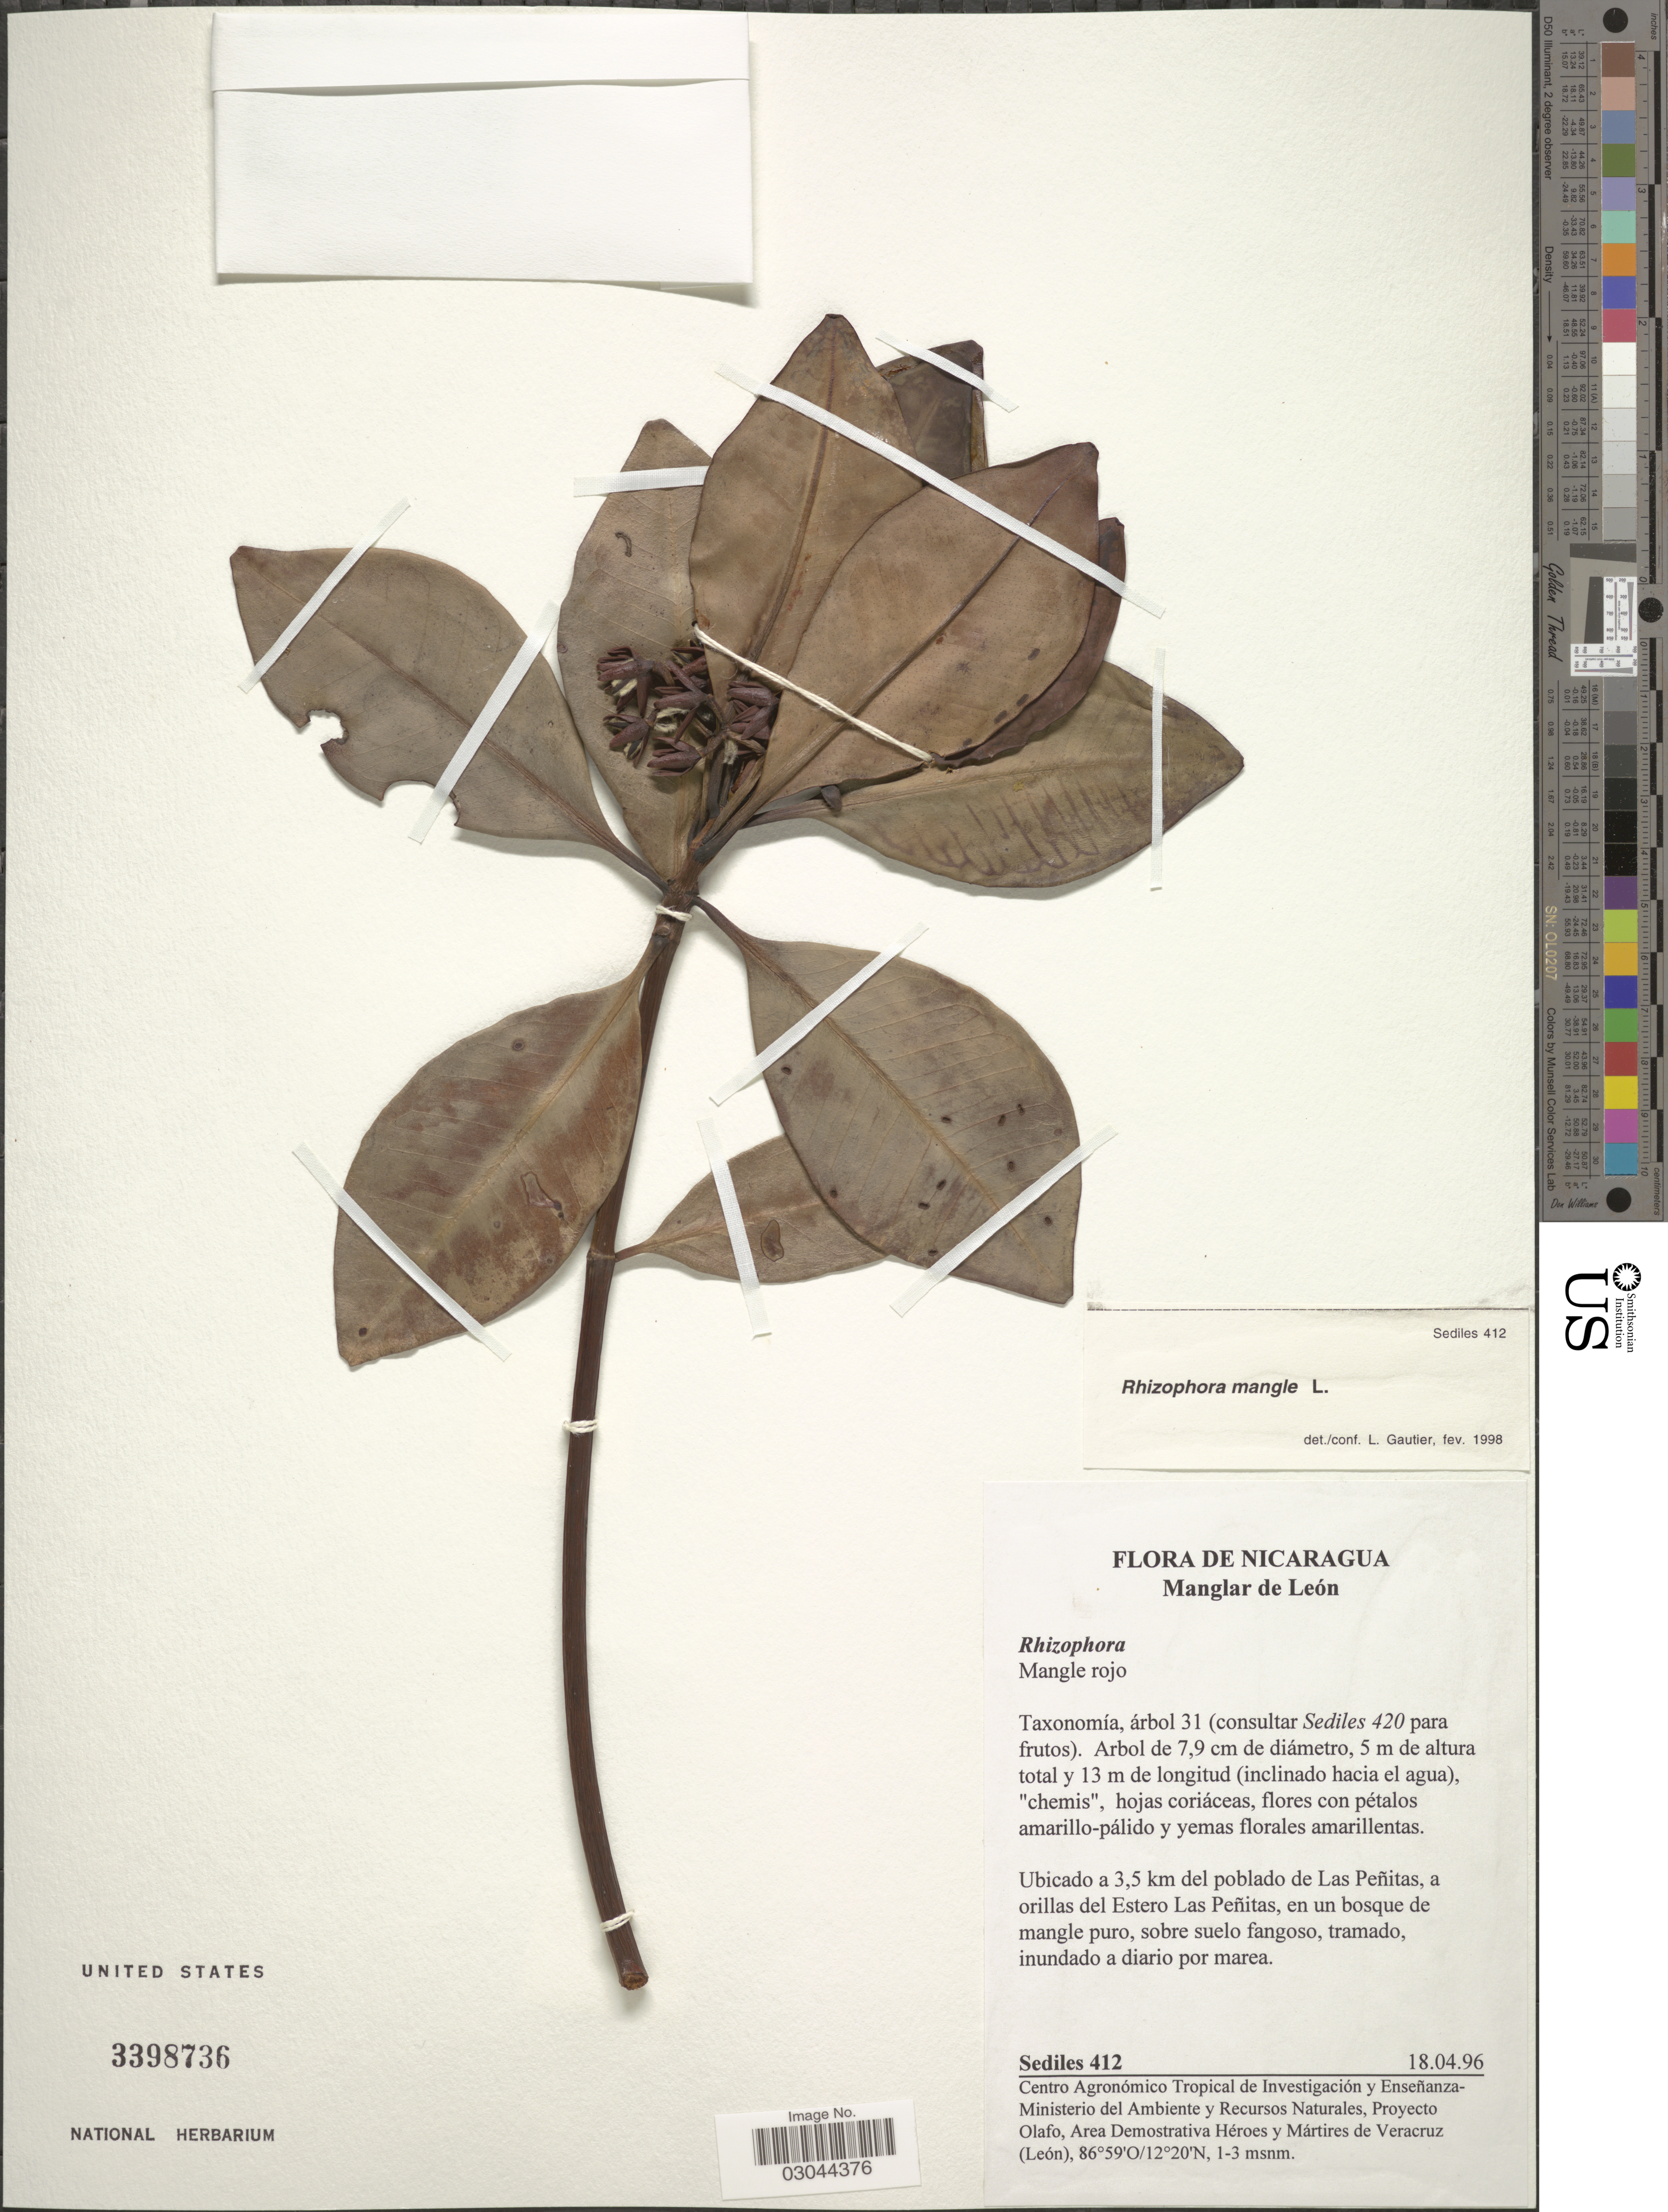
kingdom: Plantae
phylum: Tracheophyta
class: Magnoliopsida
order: Malpighiales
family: Rhizophoraceae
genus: Rhizophora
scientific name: Rhizophora mangle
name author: L.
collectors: Sediles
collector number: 412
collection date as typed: Transcribed d/m/y: 18/4/96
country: Nicaragua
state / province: Leon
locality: Manglar de León. Ubicado a 3,5 km del poblado de Las Peñitas, a orillas del Estero Las Peñitas.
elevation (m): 1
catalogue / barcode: US 3398736